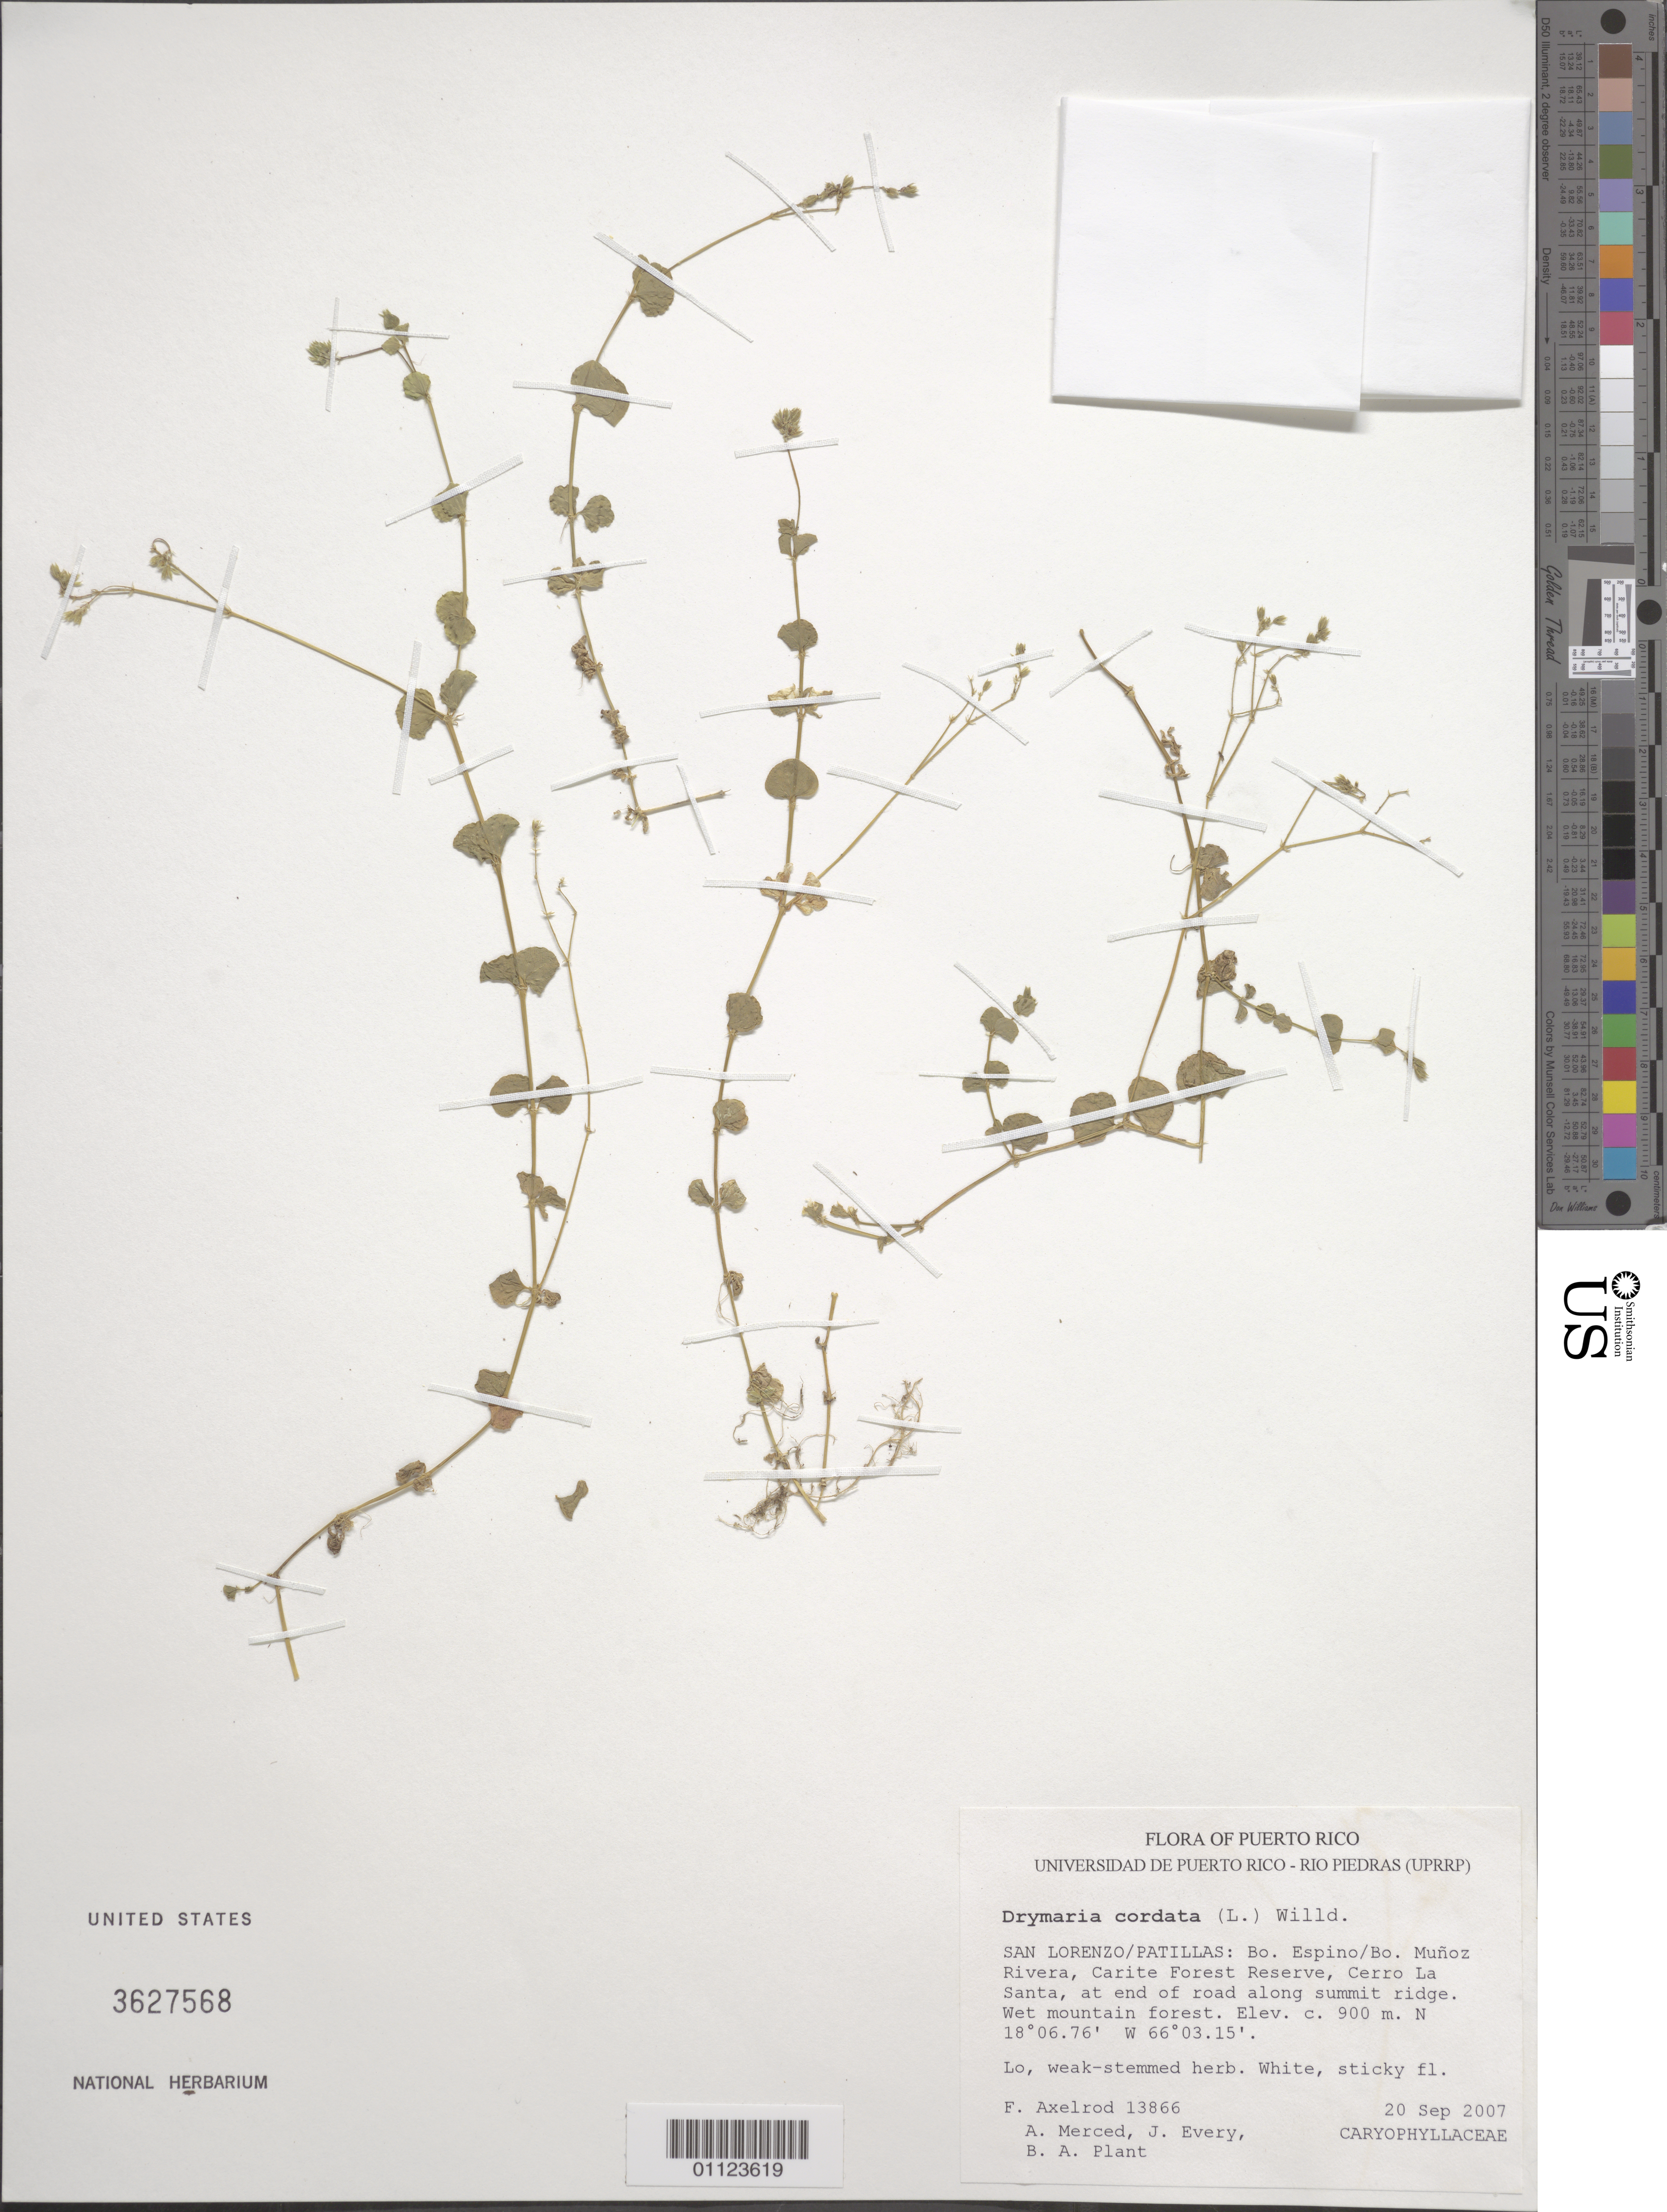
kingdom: Plantae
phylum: Tracheophyta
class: Magnoliopsida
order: Caryophyllales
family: Caryophyllaceae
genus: Drymaria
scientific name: Drymaria cordata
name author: (L.) Willd. ex Schult.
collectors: F. S. Axelrod, A. Merced Alejandro, J. Every & B. Plant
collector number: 13866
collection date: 2007-09-20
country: Puerto Rico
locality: San Lorenzo/Patillas; Bo. Espino/Bo. Muñoz Rivera, Carite Forest Reserve, Cerro La Santa.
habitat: Wet mountain forest. At end of road along summit ridge.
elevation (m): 900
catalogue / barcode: US 3627568